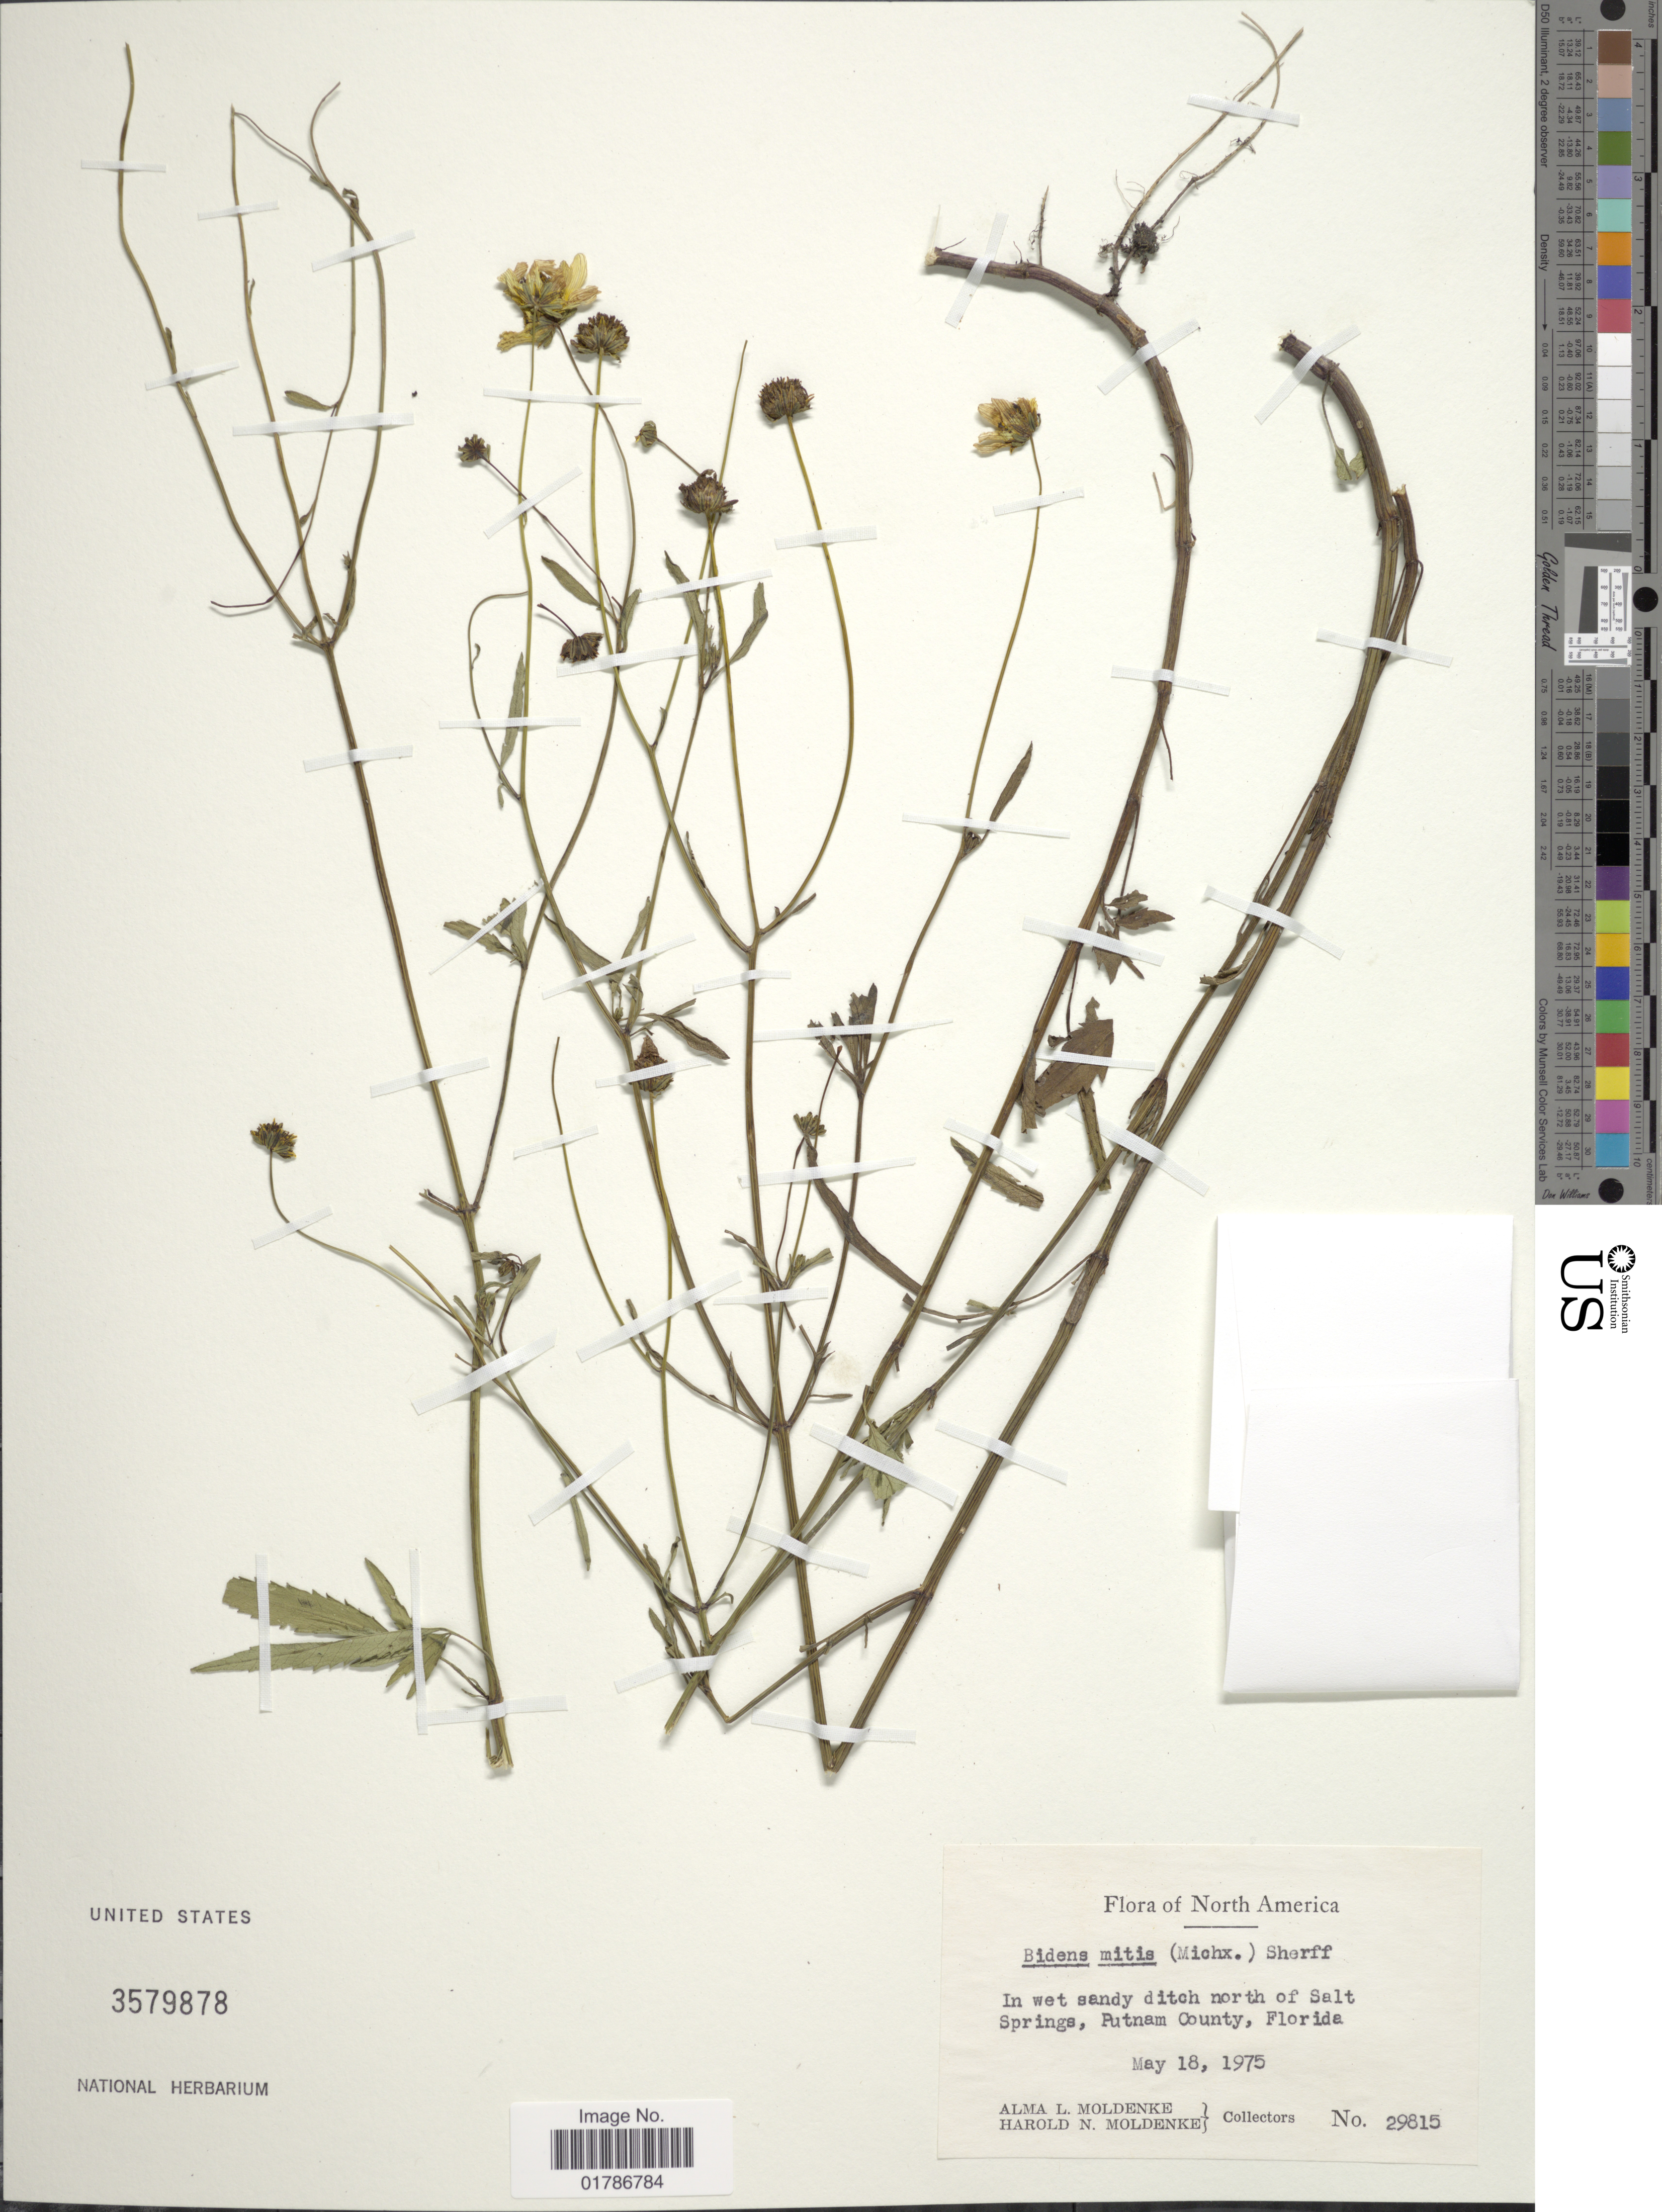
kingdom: Plantae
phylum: Tracheophyta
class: Magnoliopsida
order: Asterales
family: Asteraceae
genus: Bidens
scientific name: Bidens mitis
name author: (Michx.) Sherff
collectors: A. L. Moldenke & H. N. Moldenke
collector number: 29815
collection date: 1975-05-18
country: United States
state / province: Florida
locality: In wet sandy ditch north of Salt Springs, Putnam County, Florida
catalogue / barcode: US 3579878